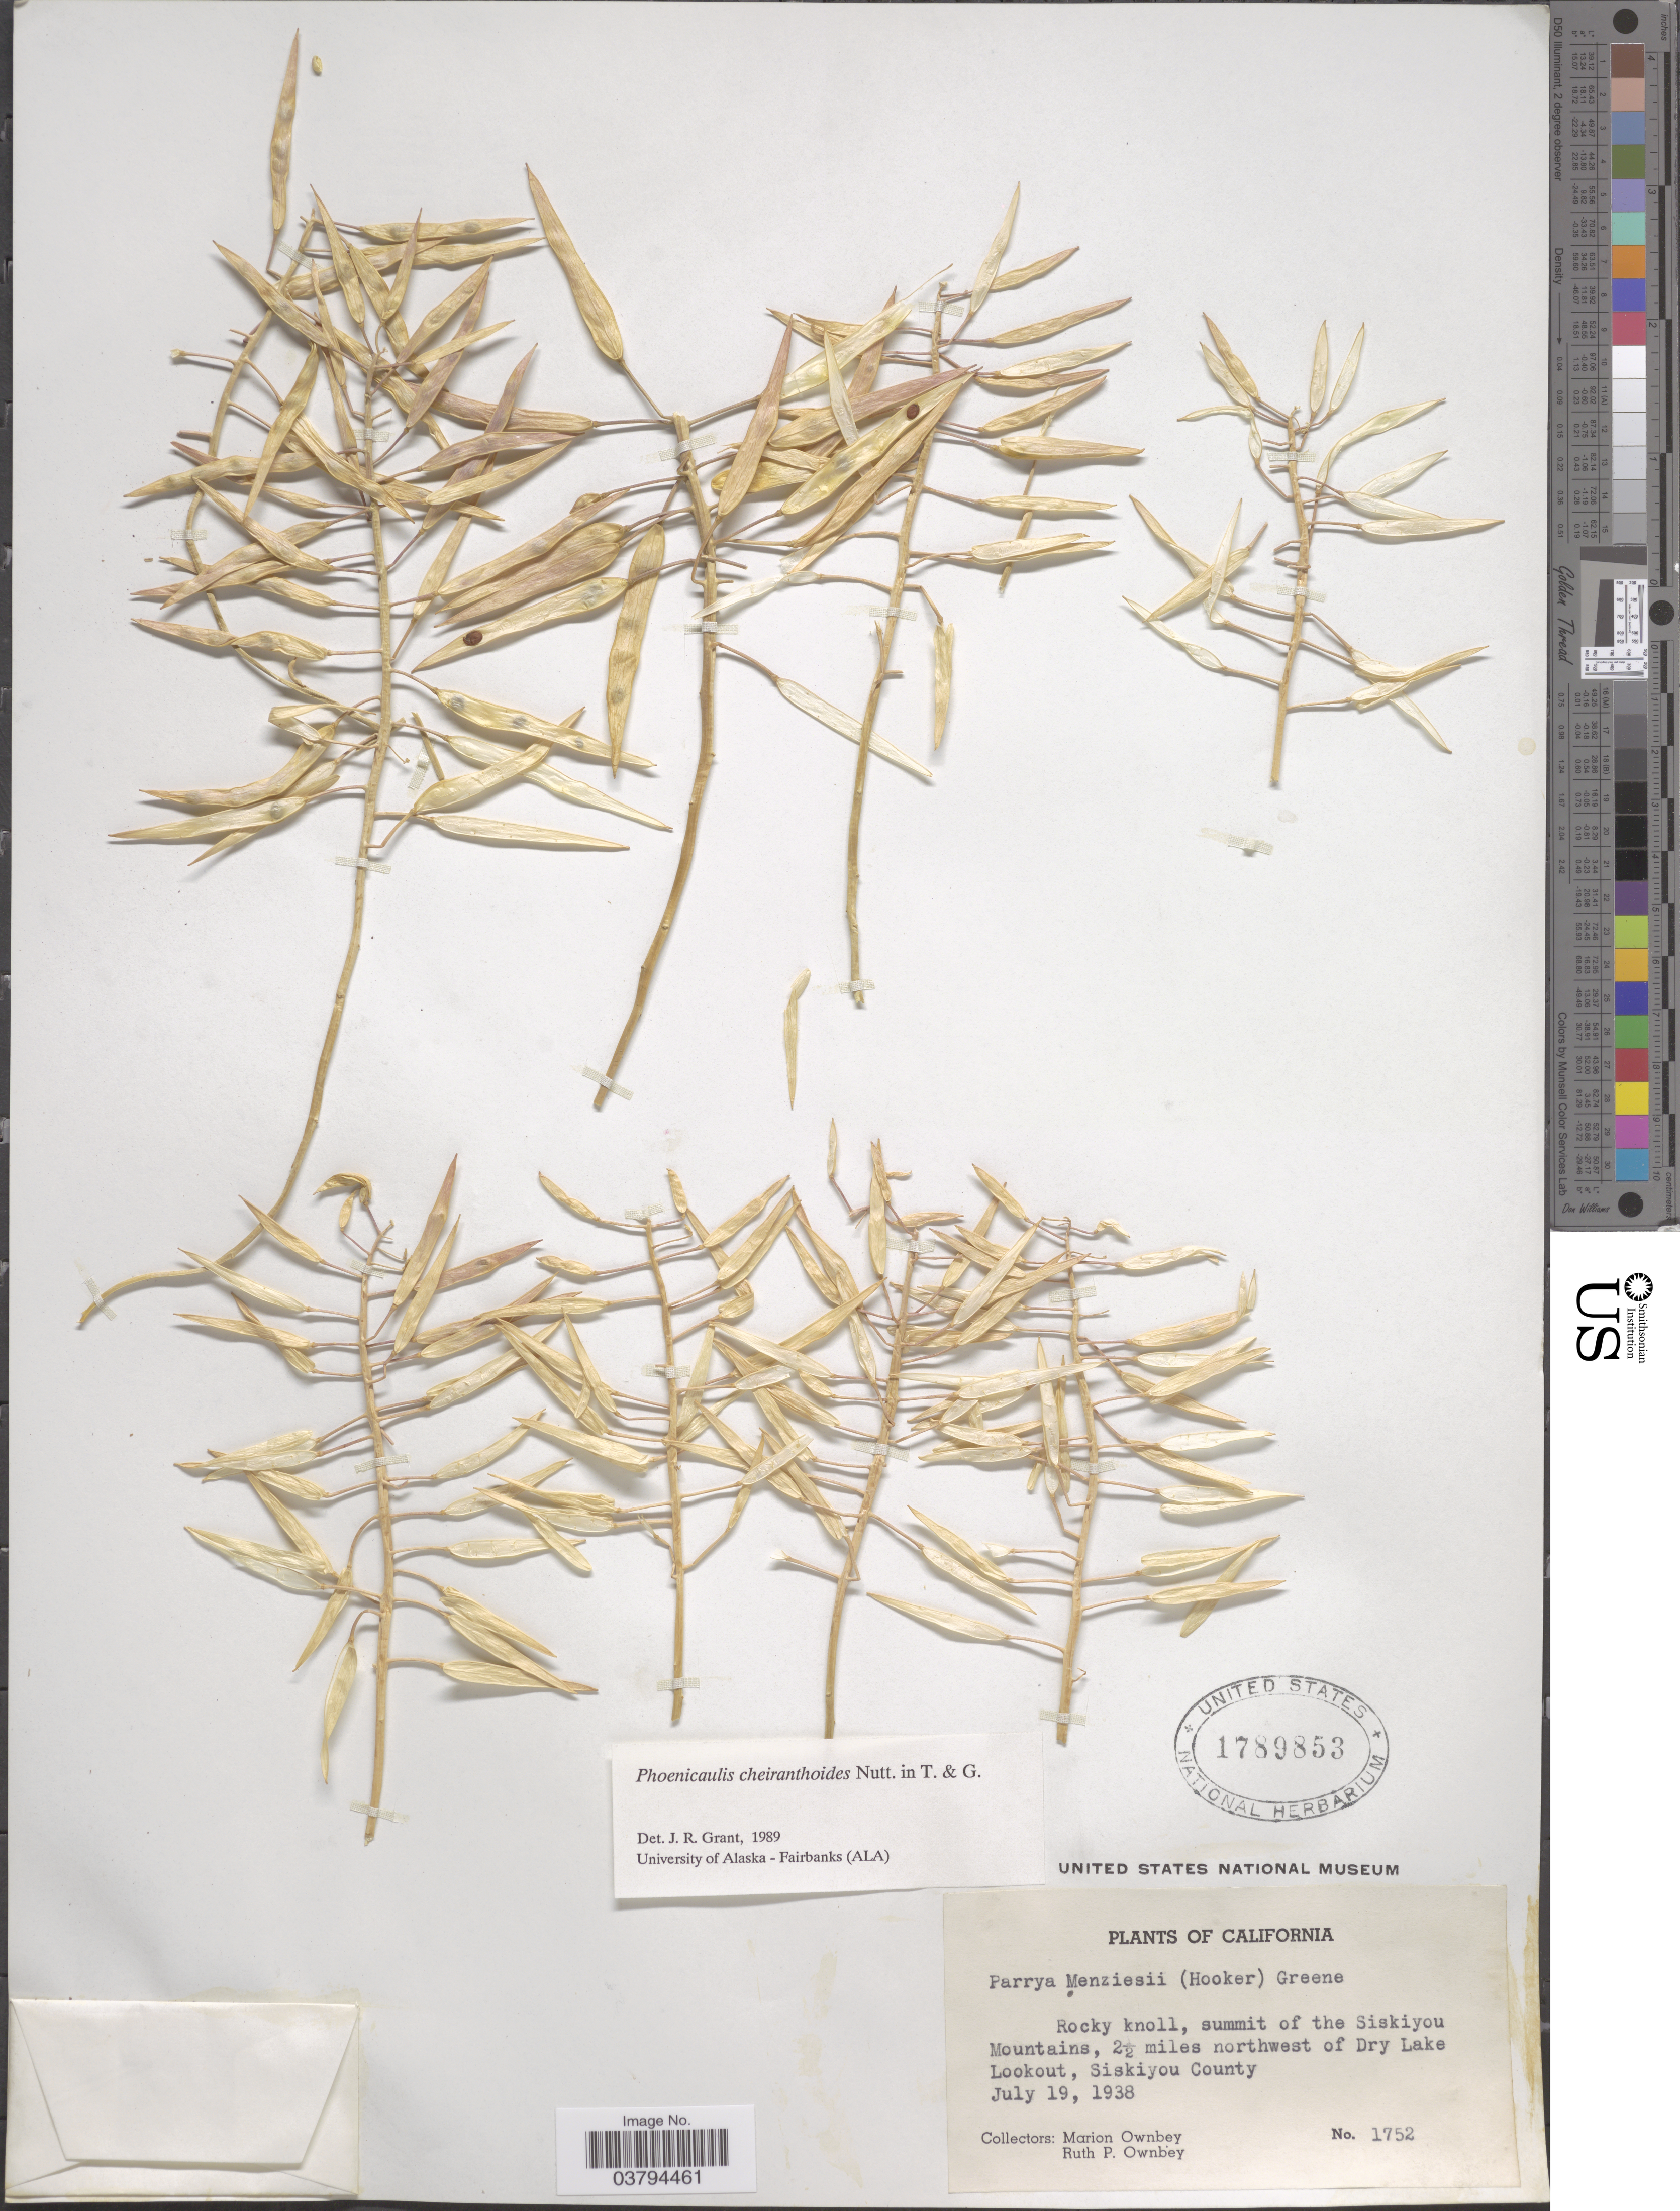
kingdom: Plantae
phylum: Tracheophyta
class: Magnoliopsida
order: Brassicales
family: Brassicaceae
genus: Phoenicaulis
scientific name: Phoenicaulis cheiranthoides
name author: Nutt.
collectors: M. Ownbey & R. Ownbey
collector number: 1752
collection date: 1938-07-19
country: United States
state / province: California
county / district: Siskiyou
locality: Rocky knoll, summit of the Siskiyou Mountains, 2½ miles northwest of Dry Lake Lookout, Siskiyou County.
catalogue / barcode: US 1789853